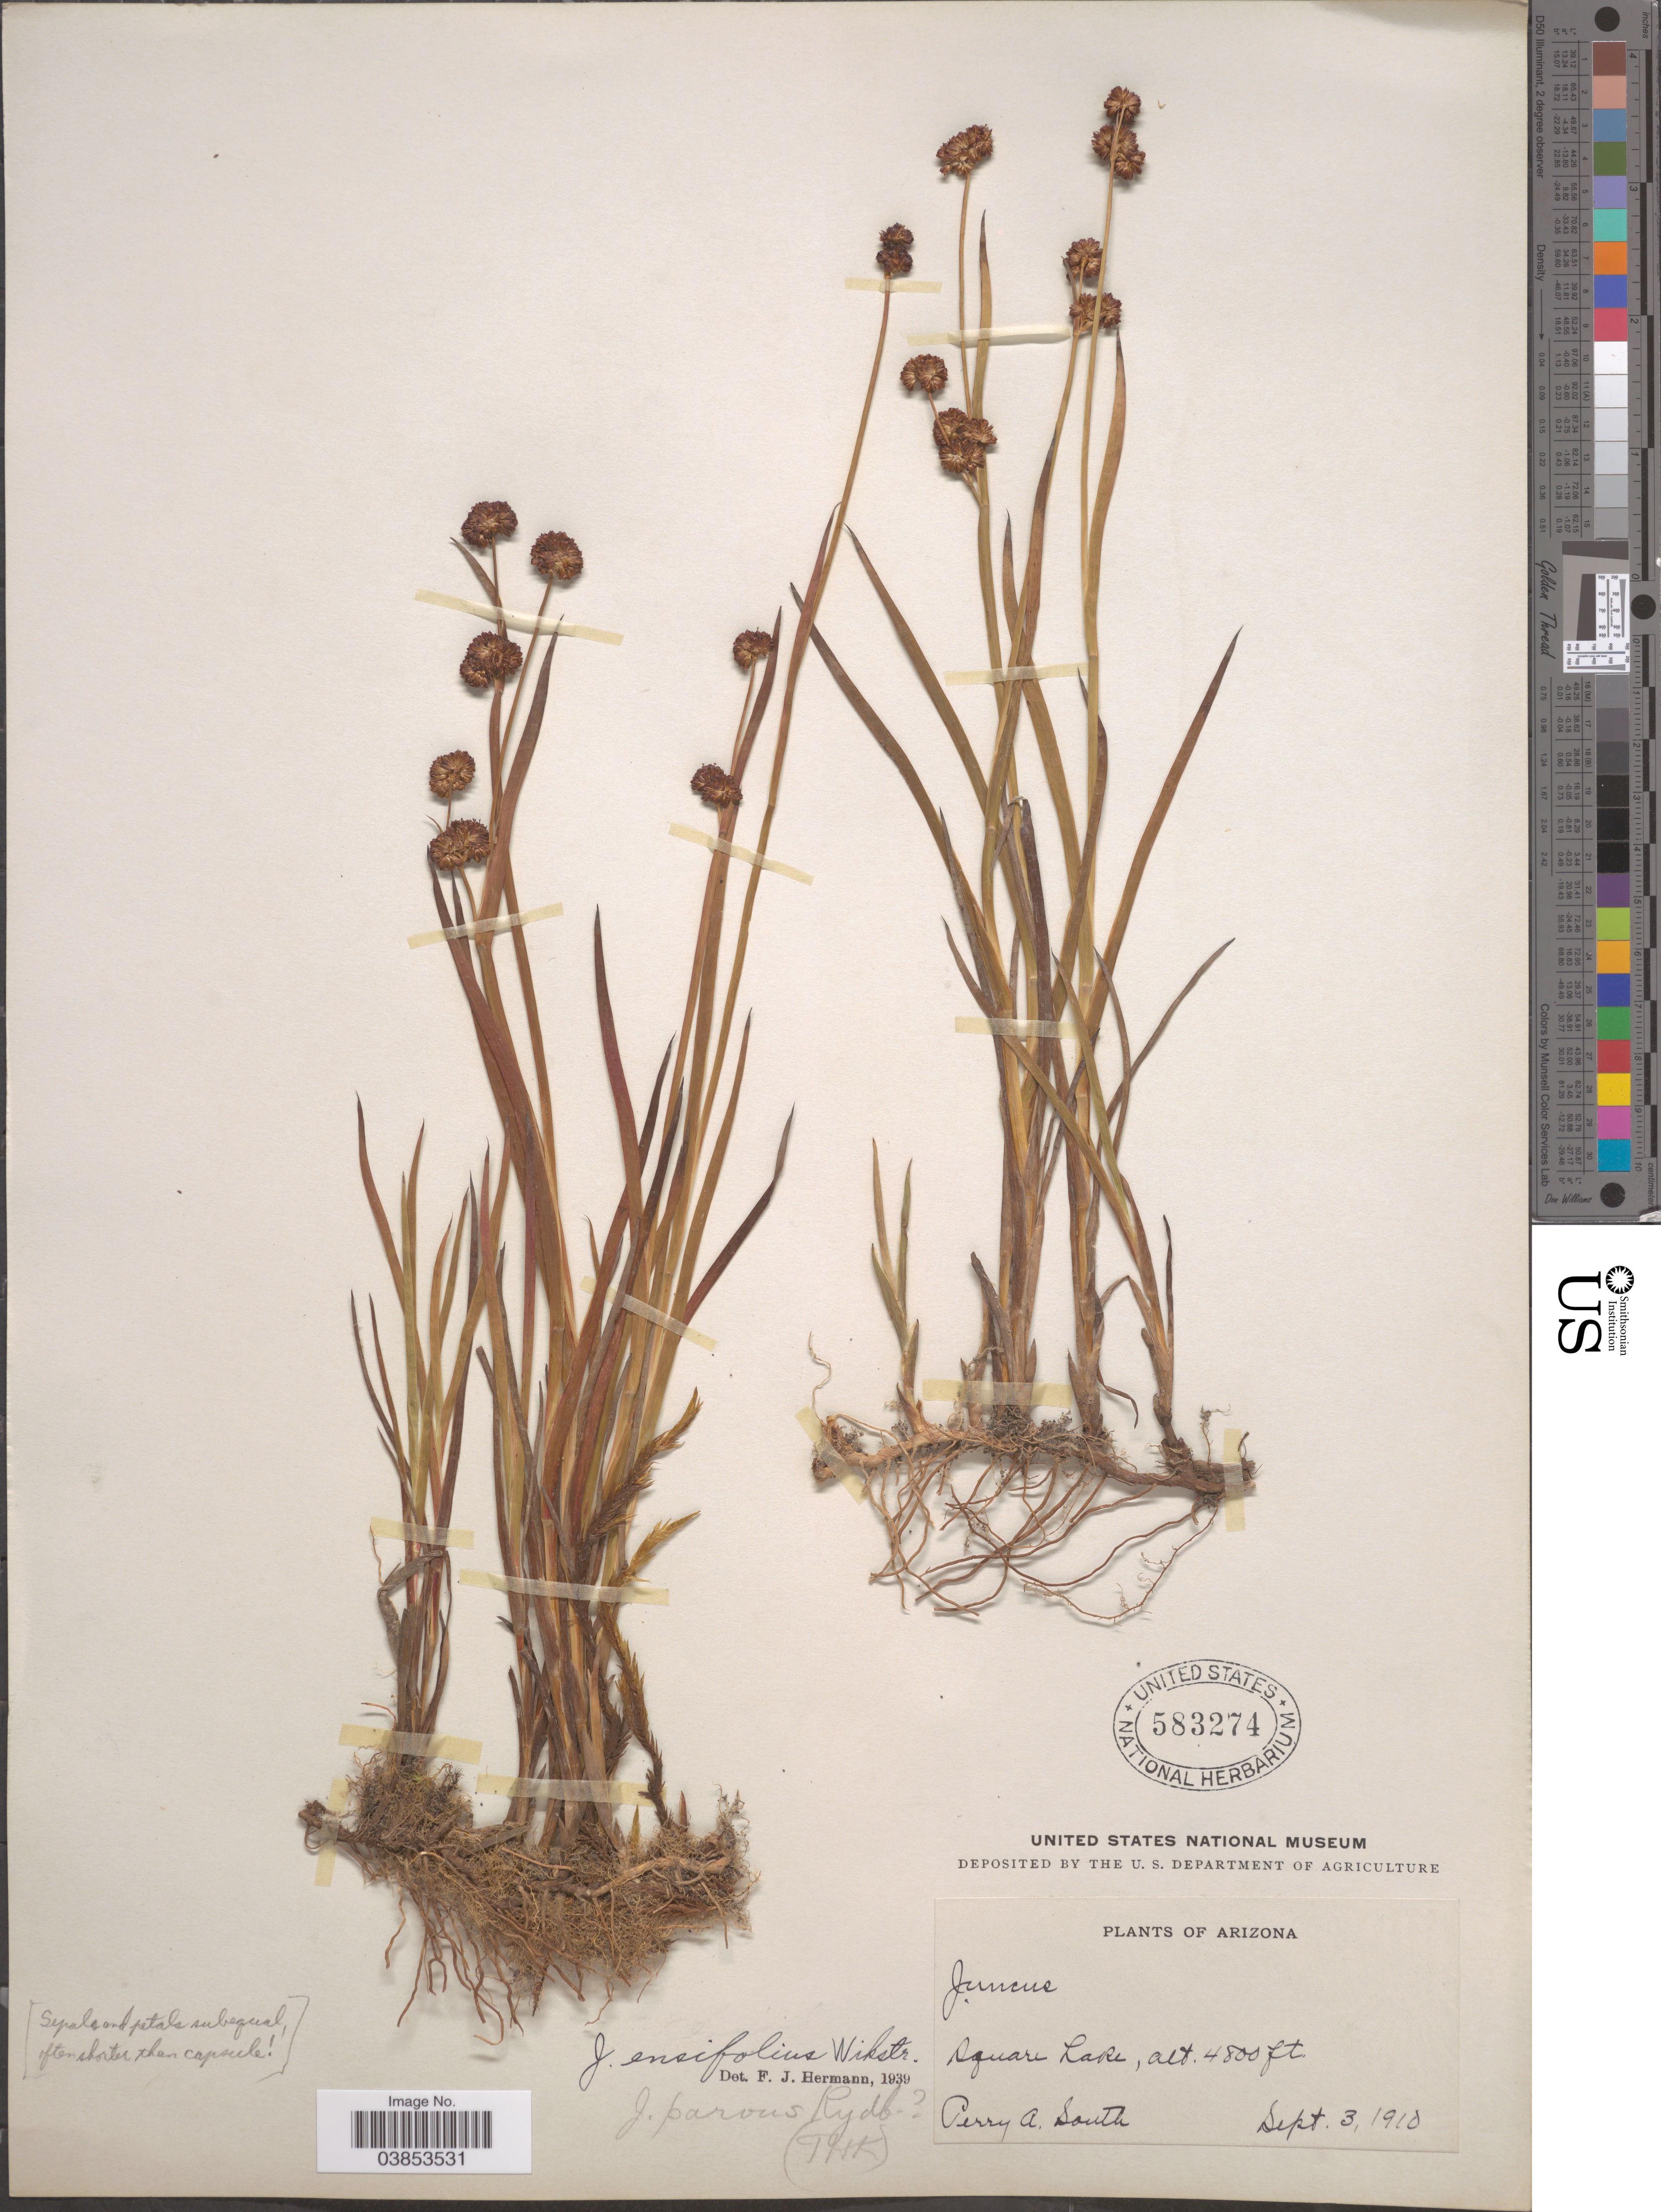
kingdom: Plantae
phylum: Tracheophyta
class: Liliopsida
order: Poales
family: Juncaceae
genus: Juncus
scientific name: Juncus ensifolius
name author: Wikstr.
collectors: P. South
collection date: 1910-09-03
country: United States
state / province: Arizona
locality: Square Lake.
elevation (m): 1463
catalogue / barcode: US 583274